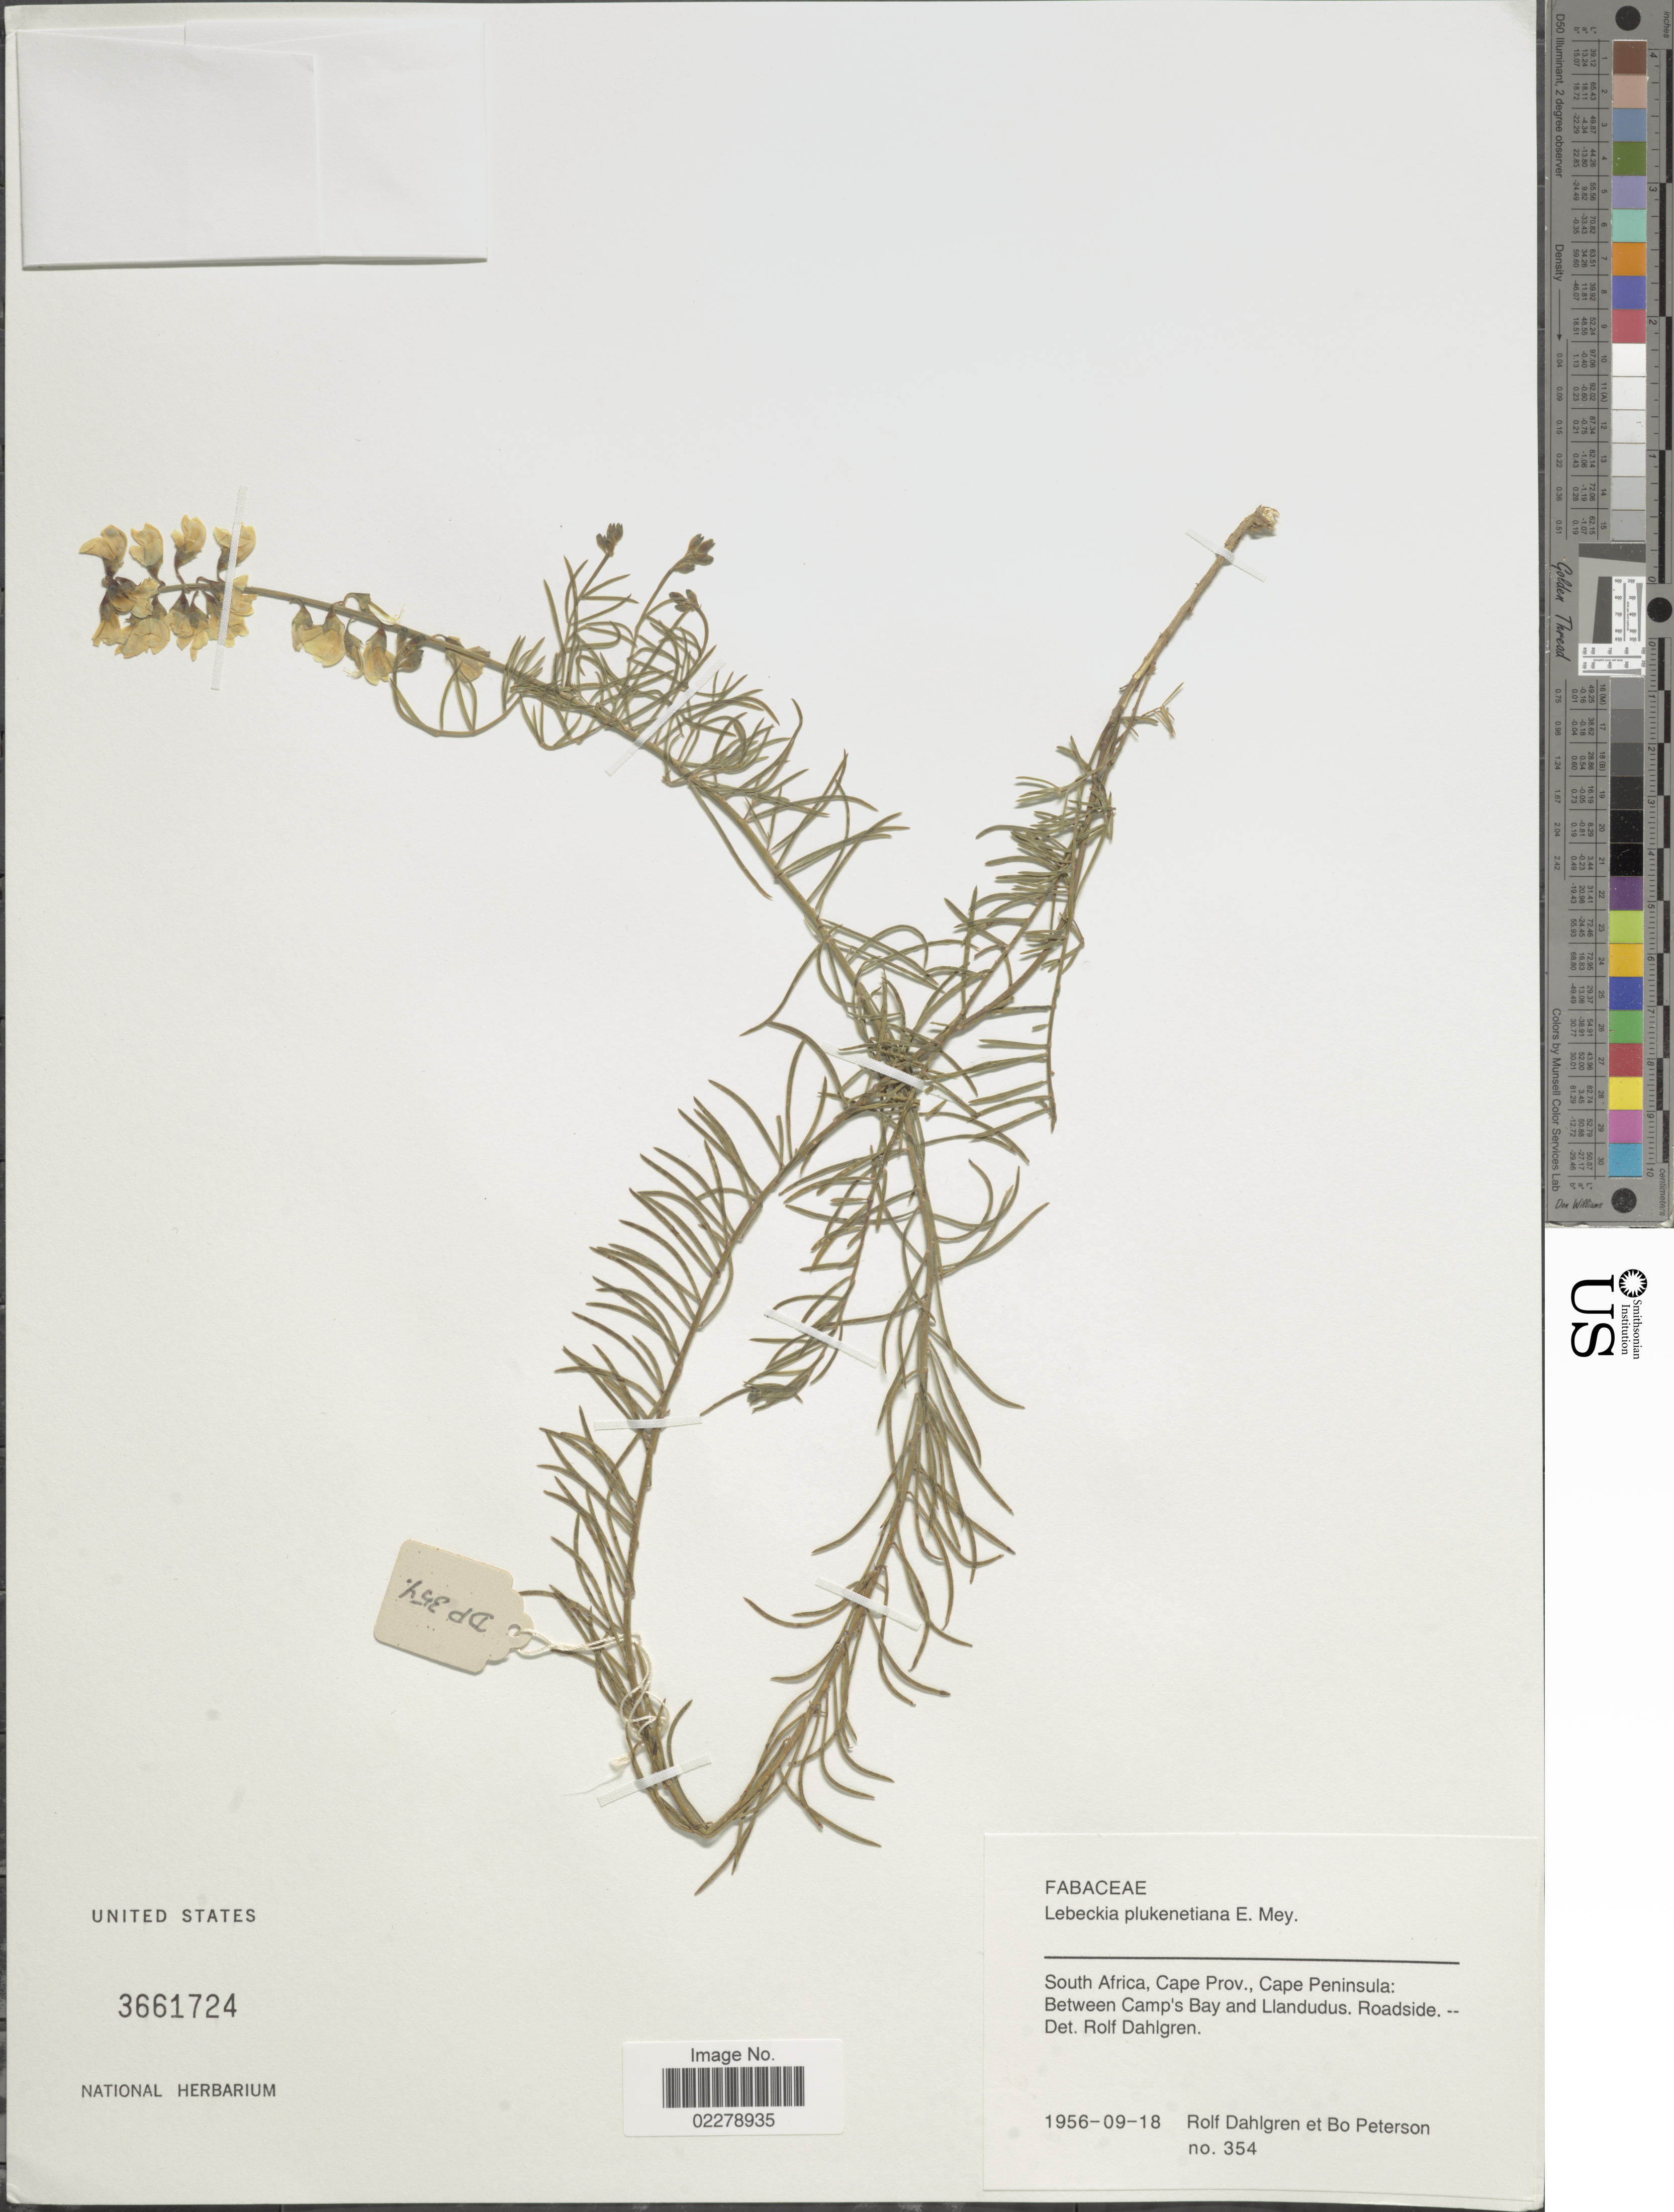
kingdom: Plantae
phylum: Tracheophyta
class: Magnoliopsida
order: Fabales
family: Fabaceae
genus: Lebeckia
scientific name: Lebeckia plukenetiana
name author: E. Mey.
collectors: R. Dahlgren & B. H. Peterson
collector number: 354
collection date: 1956-09-18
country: South Africa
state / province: Western Cape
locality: South Africa, Cape Prov., Cape Peninsula: Between Camp's Bay and Llandudus. Roadside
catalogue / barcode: US 3661724